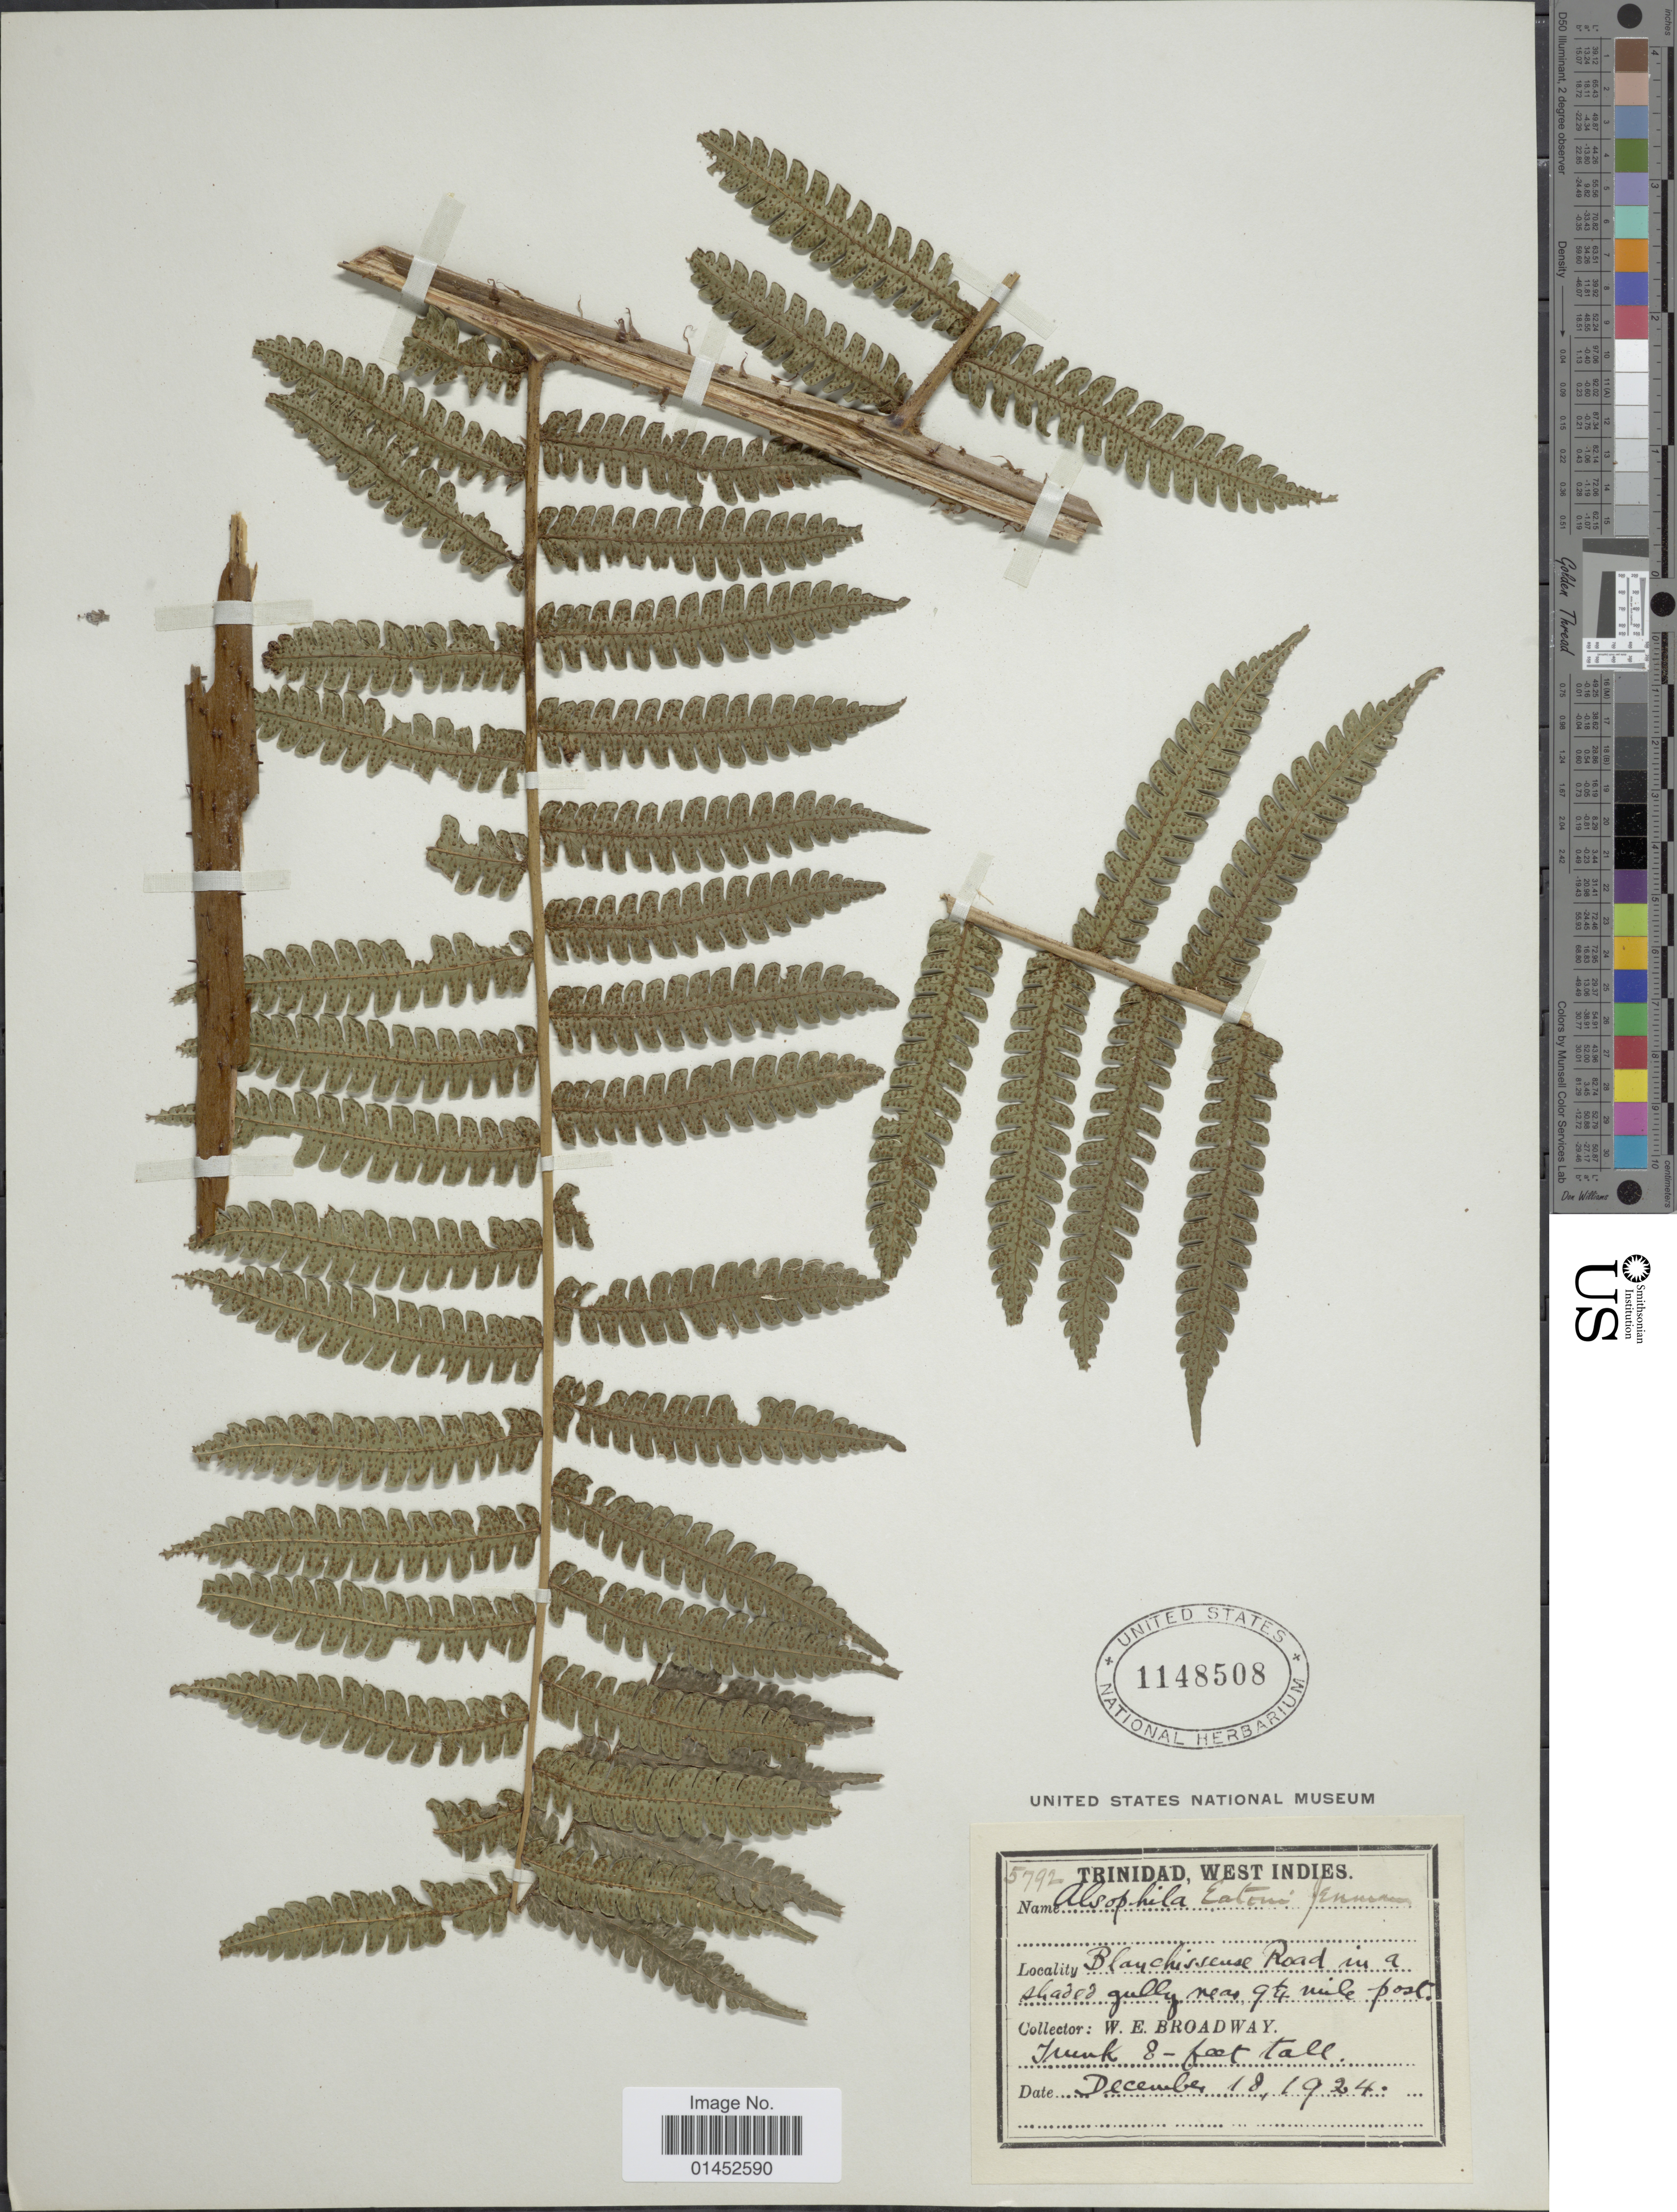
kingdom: Plantae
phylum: Tracheophyta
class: Polypodiopsida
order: Cyatheales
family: Cyatheaceae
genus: Cyathea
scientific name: Cyathea pungens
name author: (Willd.) Domin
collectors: W. E. Broadway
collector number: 5792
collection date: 1924-12-18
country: Trinidad and Tobago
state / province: Trinidad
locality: West Indies, Blanchisseuse Road in a shaded gully near 9¼ mile post.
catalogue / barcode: US 1148508